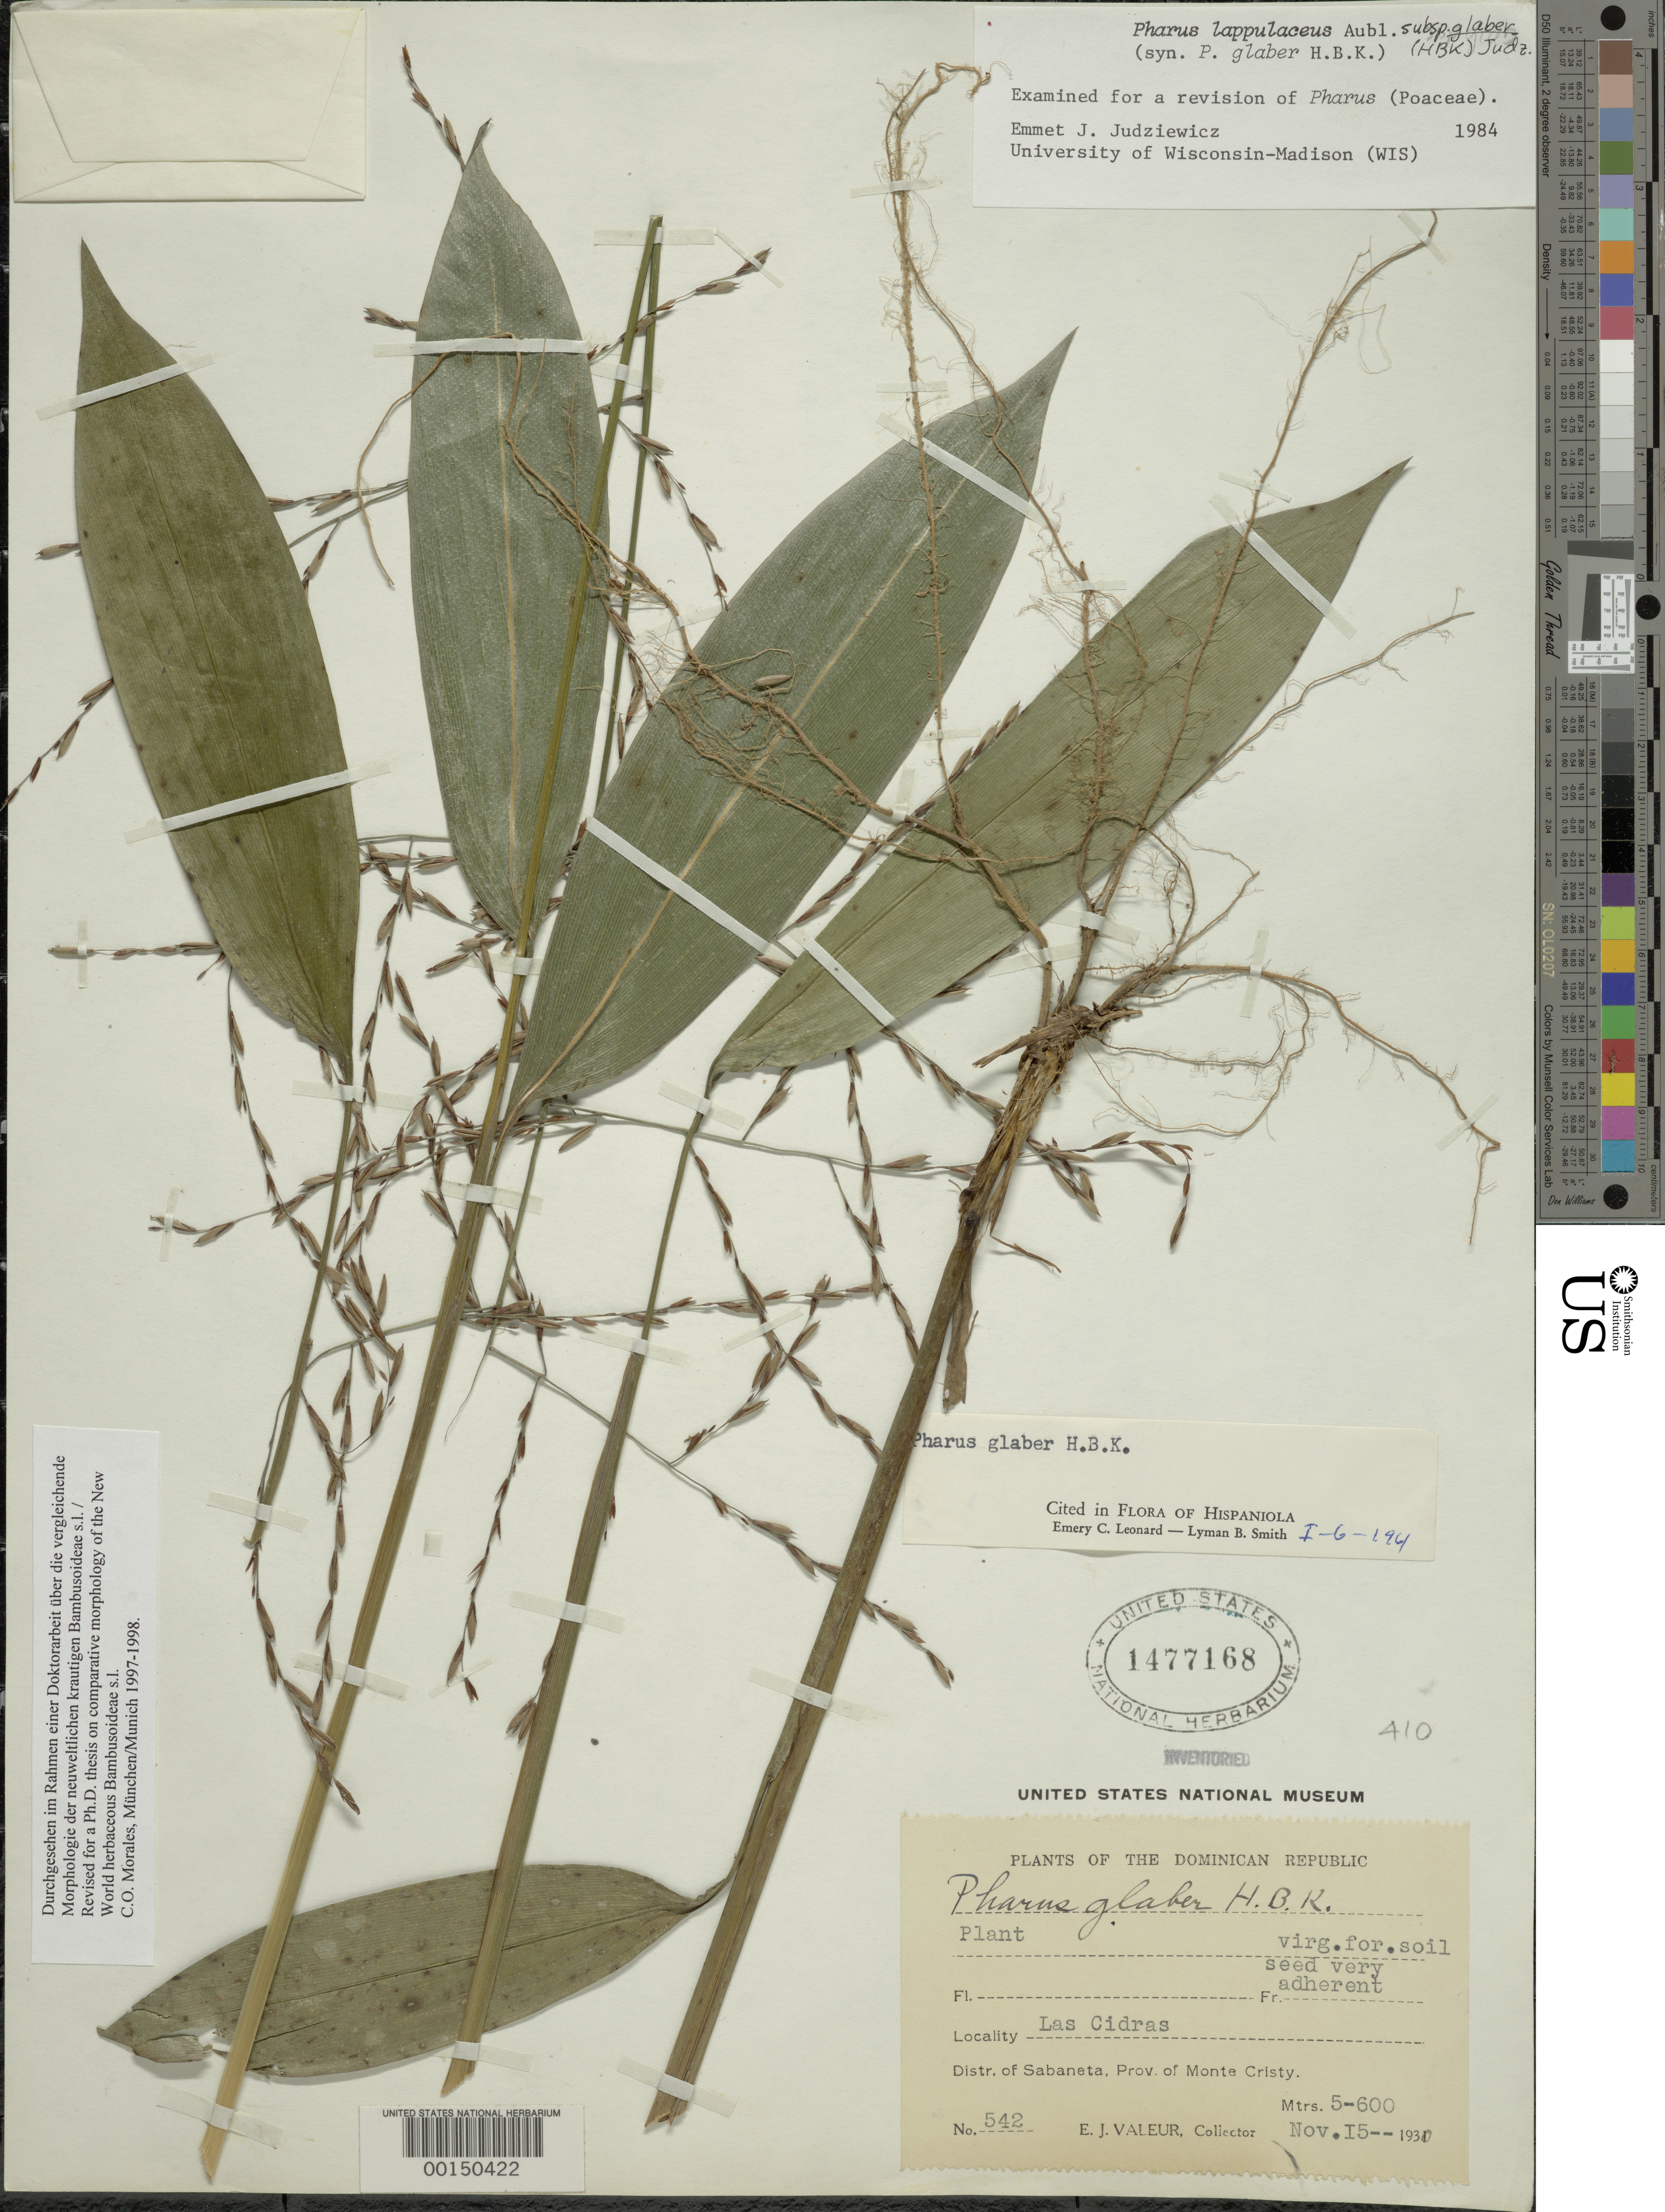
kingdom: Plantae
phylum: Tracheophyta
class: Liliopsida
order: Poales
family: Poaceae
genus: Pharus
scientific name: Pharus lappulaceus subsp. glaber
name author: (Kunth) Judz.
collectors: E. Valeur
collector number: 542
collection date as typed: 15 Nov 1930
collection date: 1930-11-15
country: Dominican Republic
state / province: Monte Cristi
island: Hispaniola Island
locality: Sabaneta, las cidras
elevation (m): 500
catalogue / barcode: US 1477168